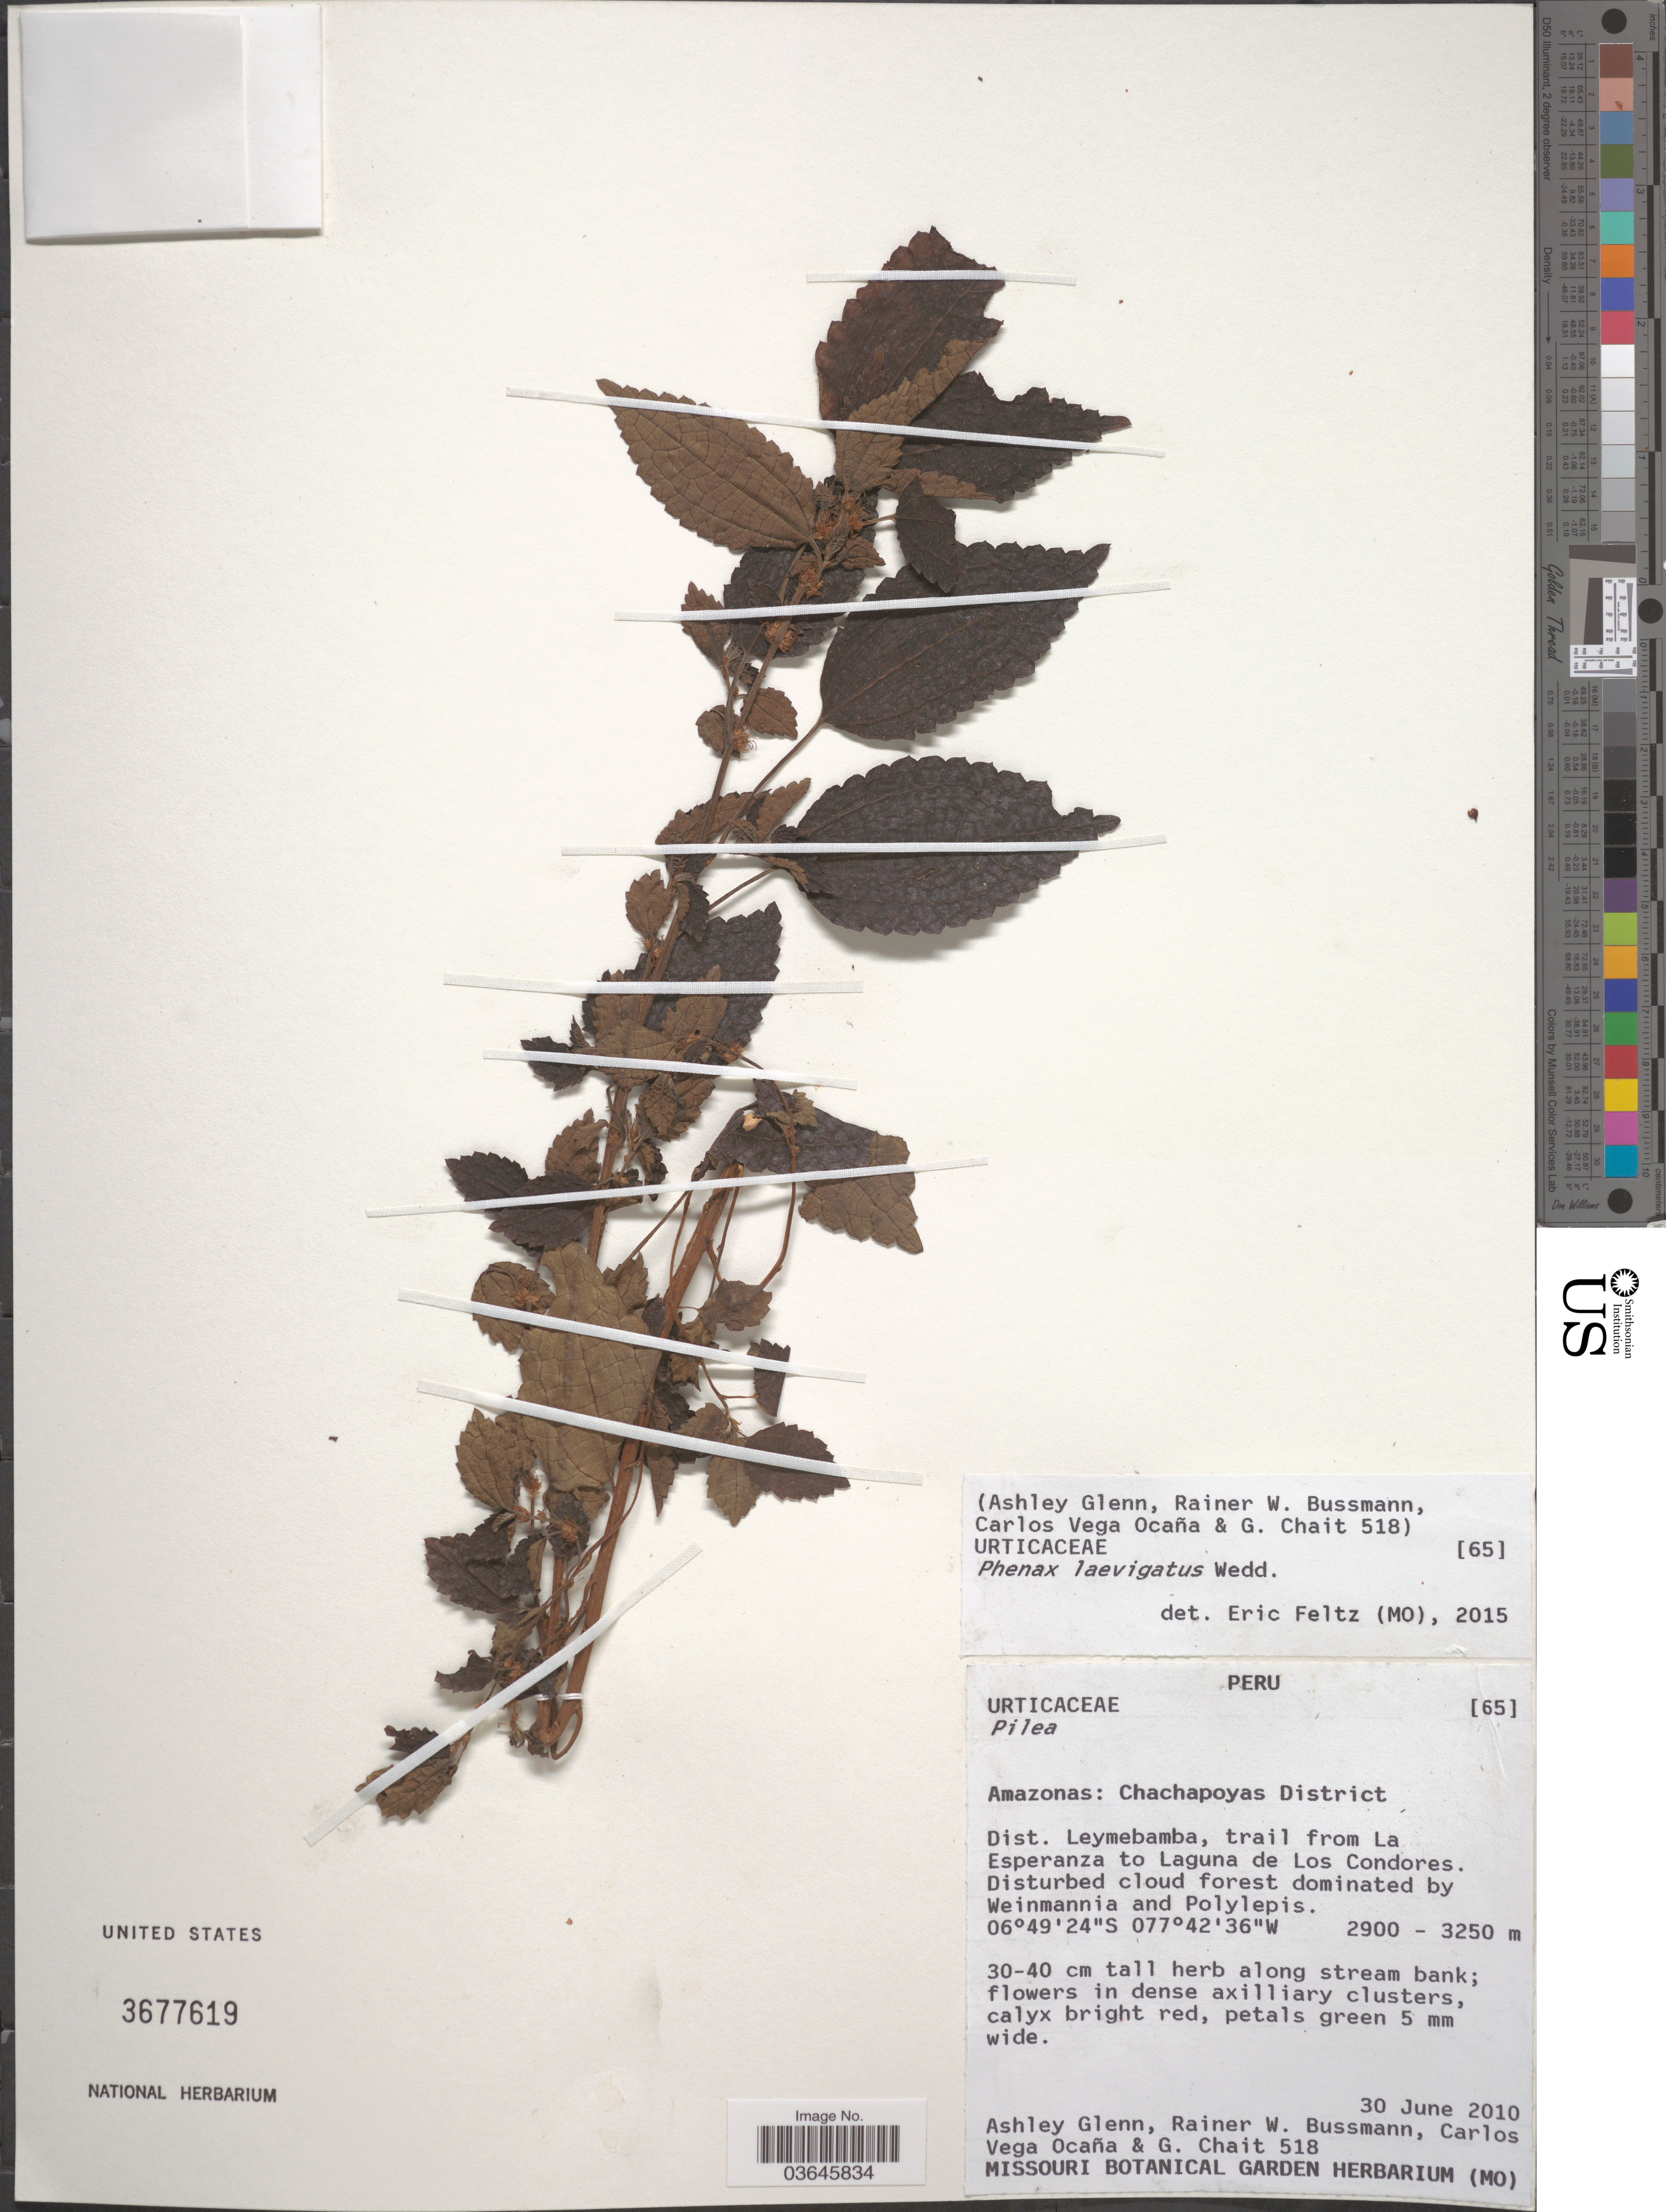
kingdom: Plantae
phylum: Tracheophyta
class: Magnoliopsida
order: Rosales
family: Urticaceae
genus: Phenax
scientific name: Phenax laevigatus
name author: Wedd.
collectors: A. Glenn, R. W. Bussmann, C. Ocaña & G. Chait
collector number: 518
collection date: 2010-06-30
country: Peru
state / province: Amazonas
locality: Chachapoyas District. Dist. Leymebamba, trail from La Esperanza to Laguna de Los Condores.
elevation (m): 2900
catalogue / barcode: US 3677619